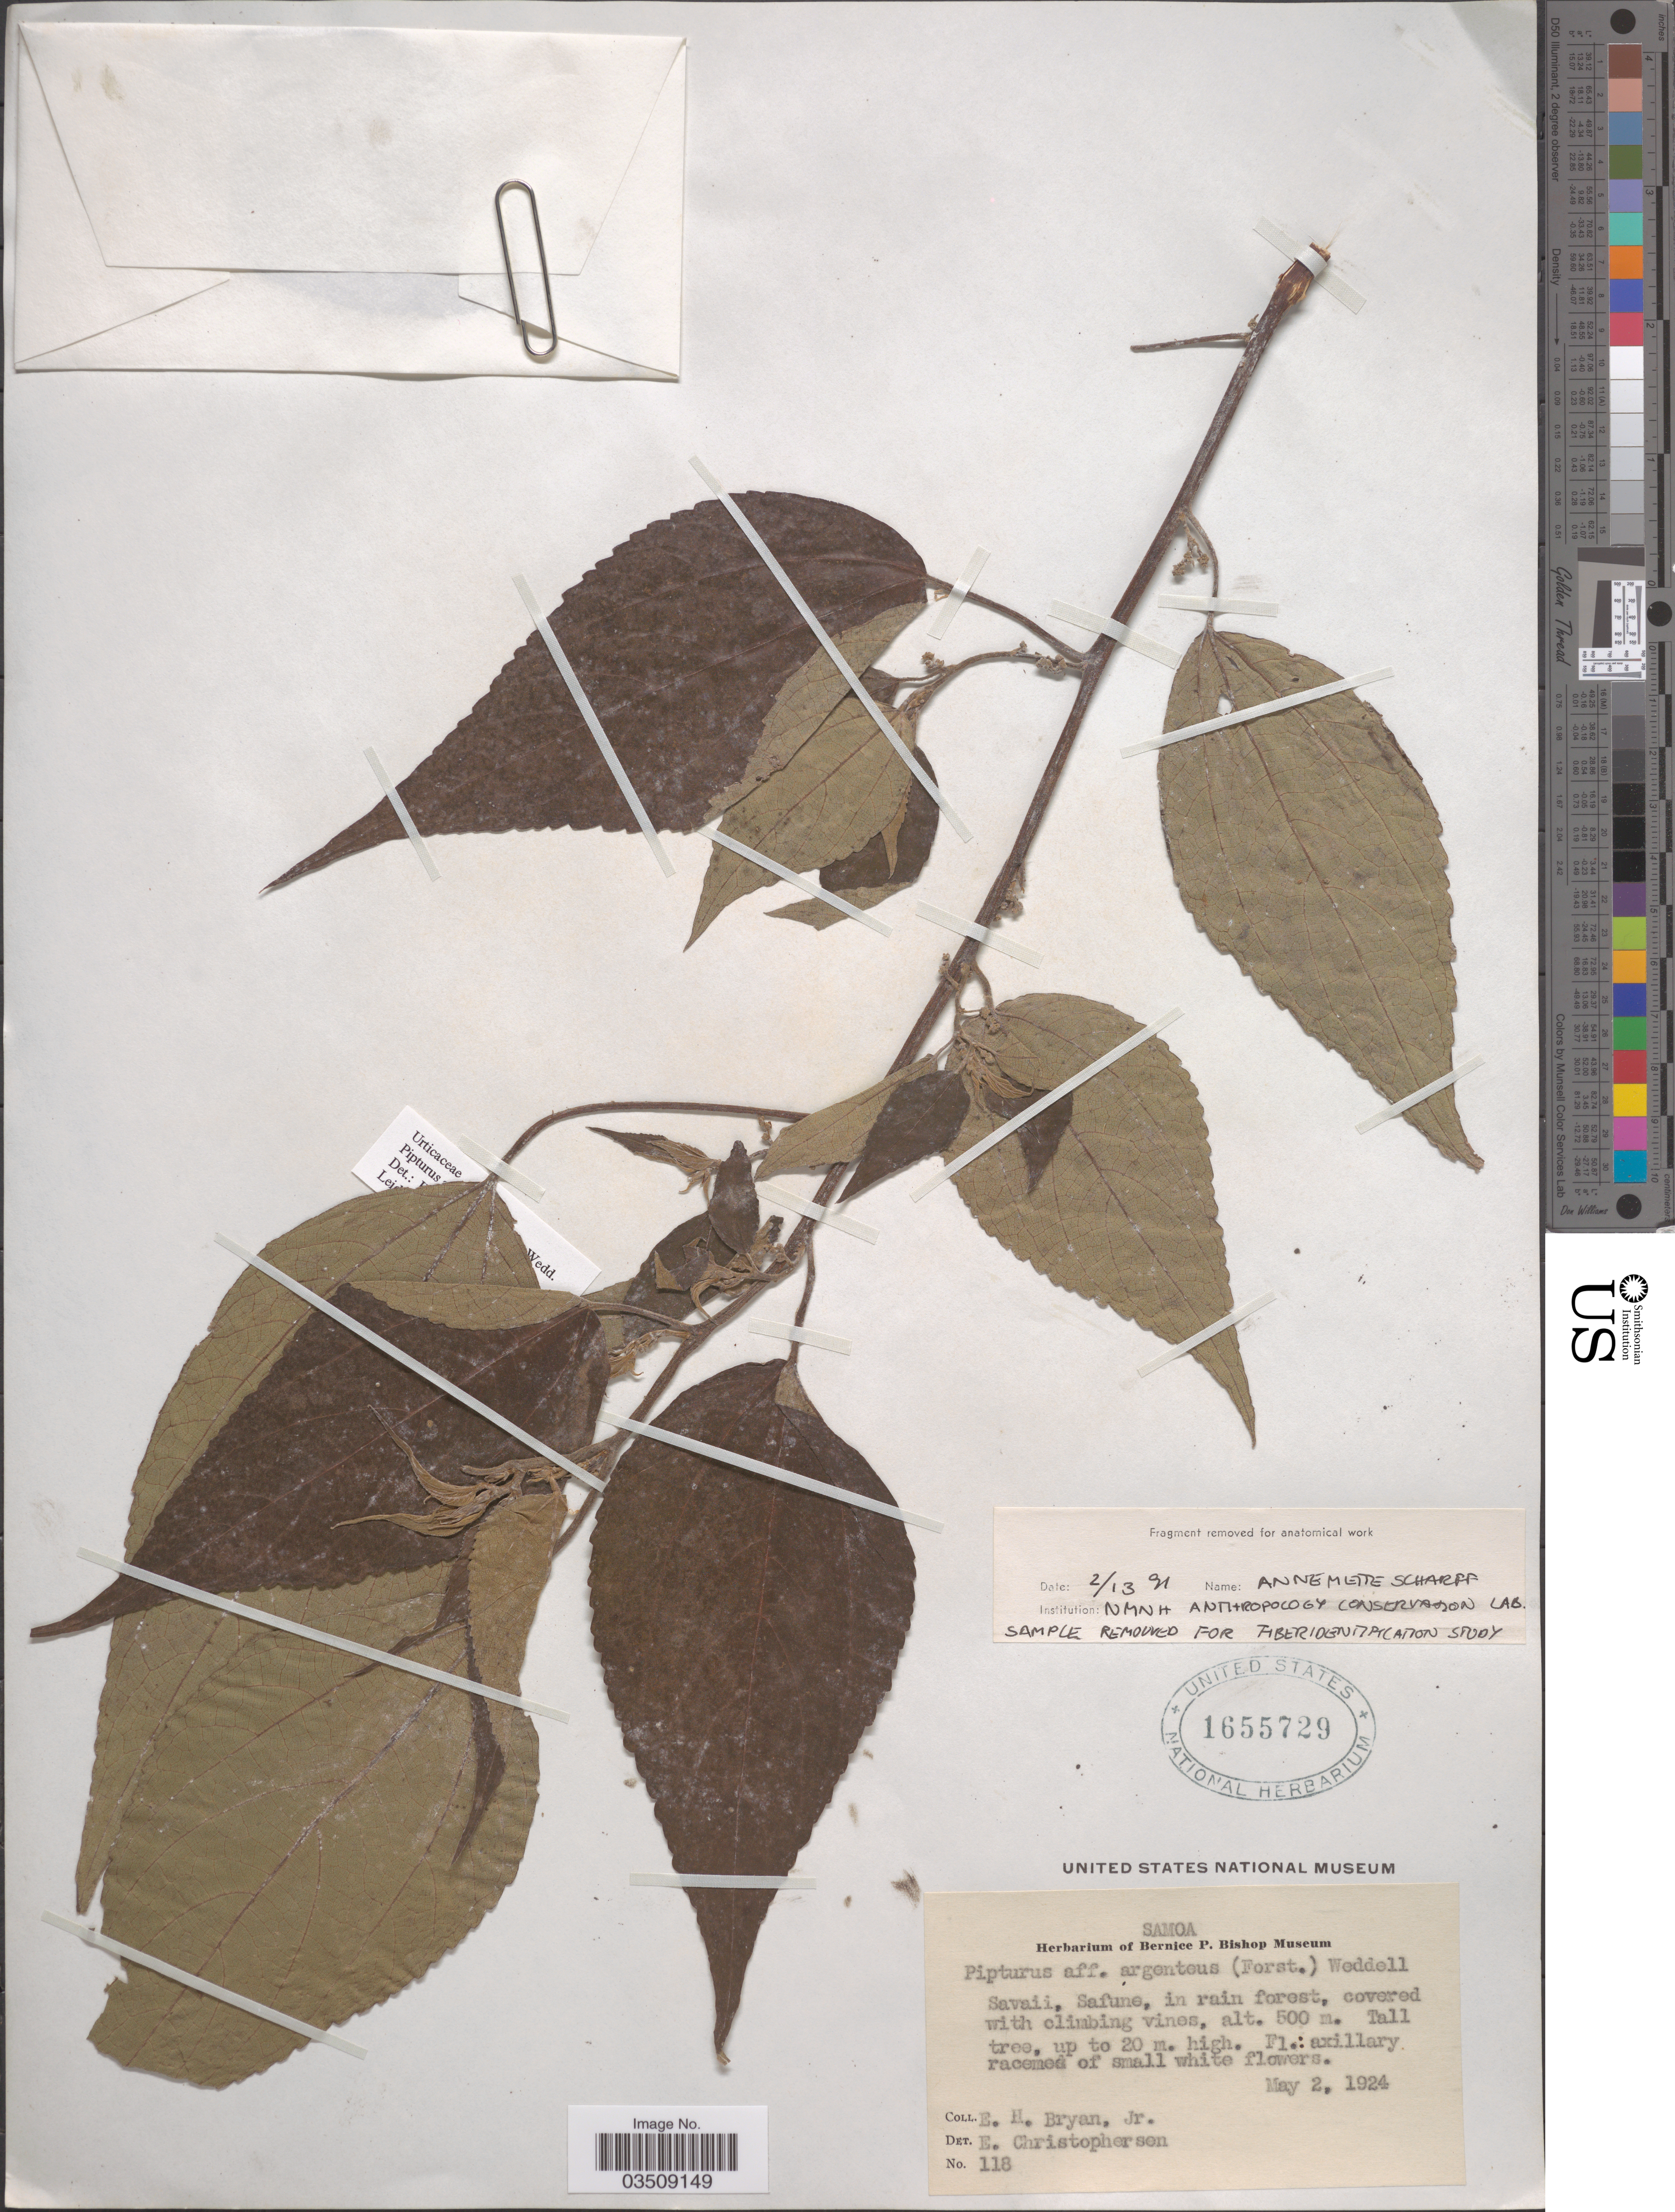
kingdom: Plantae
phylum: Tracheophyta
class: Magnoliopsida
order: Rosales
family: Urticaceae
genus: Pipturus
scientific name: Pipturus argenteus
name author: (G. Forst.) Wedd.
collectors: E. Bryan Jr.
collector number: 118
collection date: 1924-05-02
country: Samoa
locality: Samoa. Savaii, Safune.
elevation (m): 500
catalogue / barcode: US 1655729